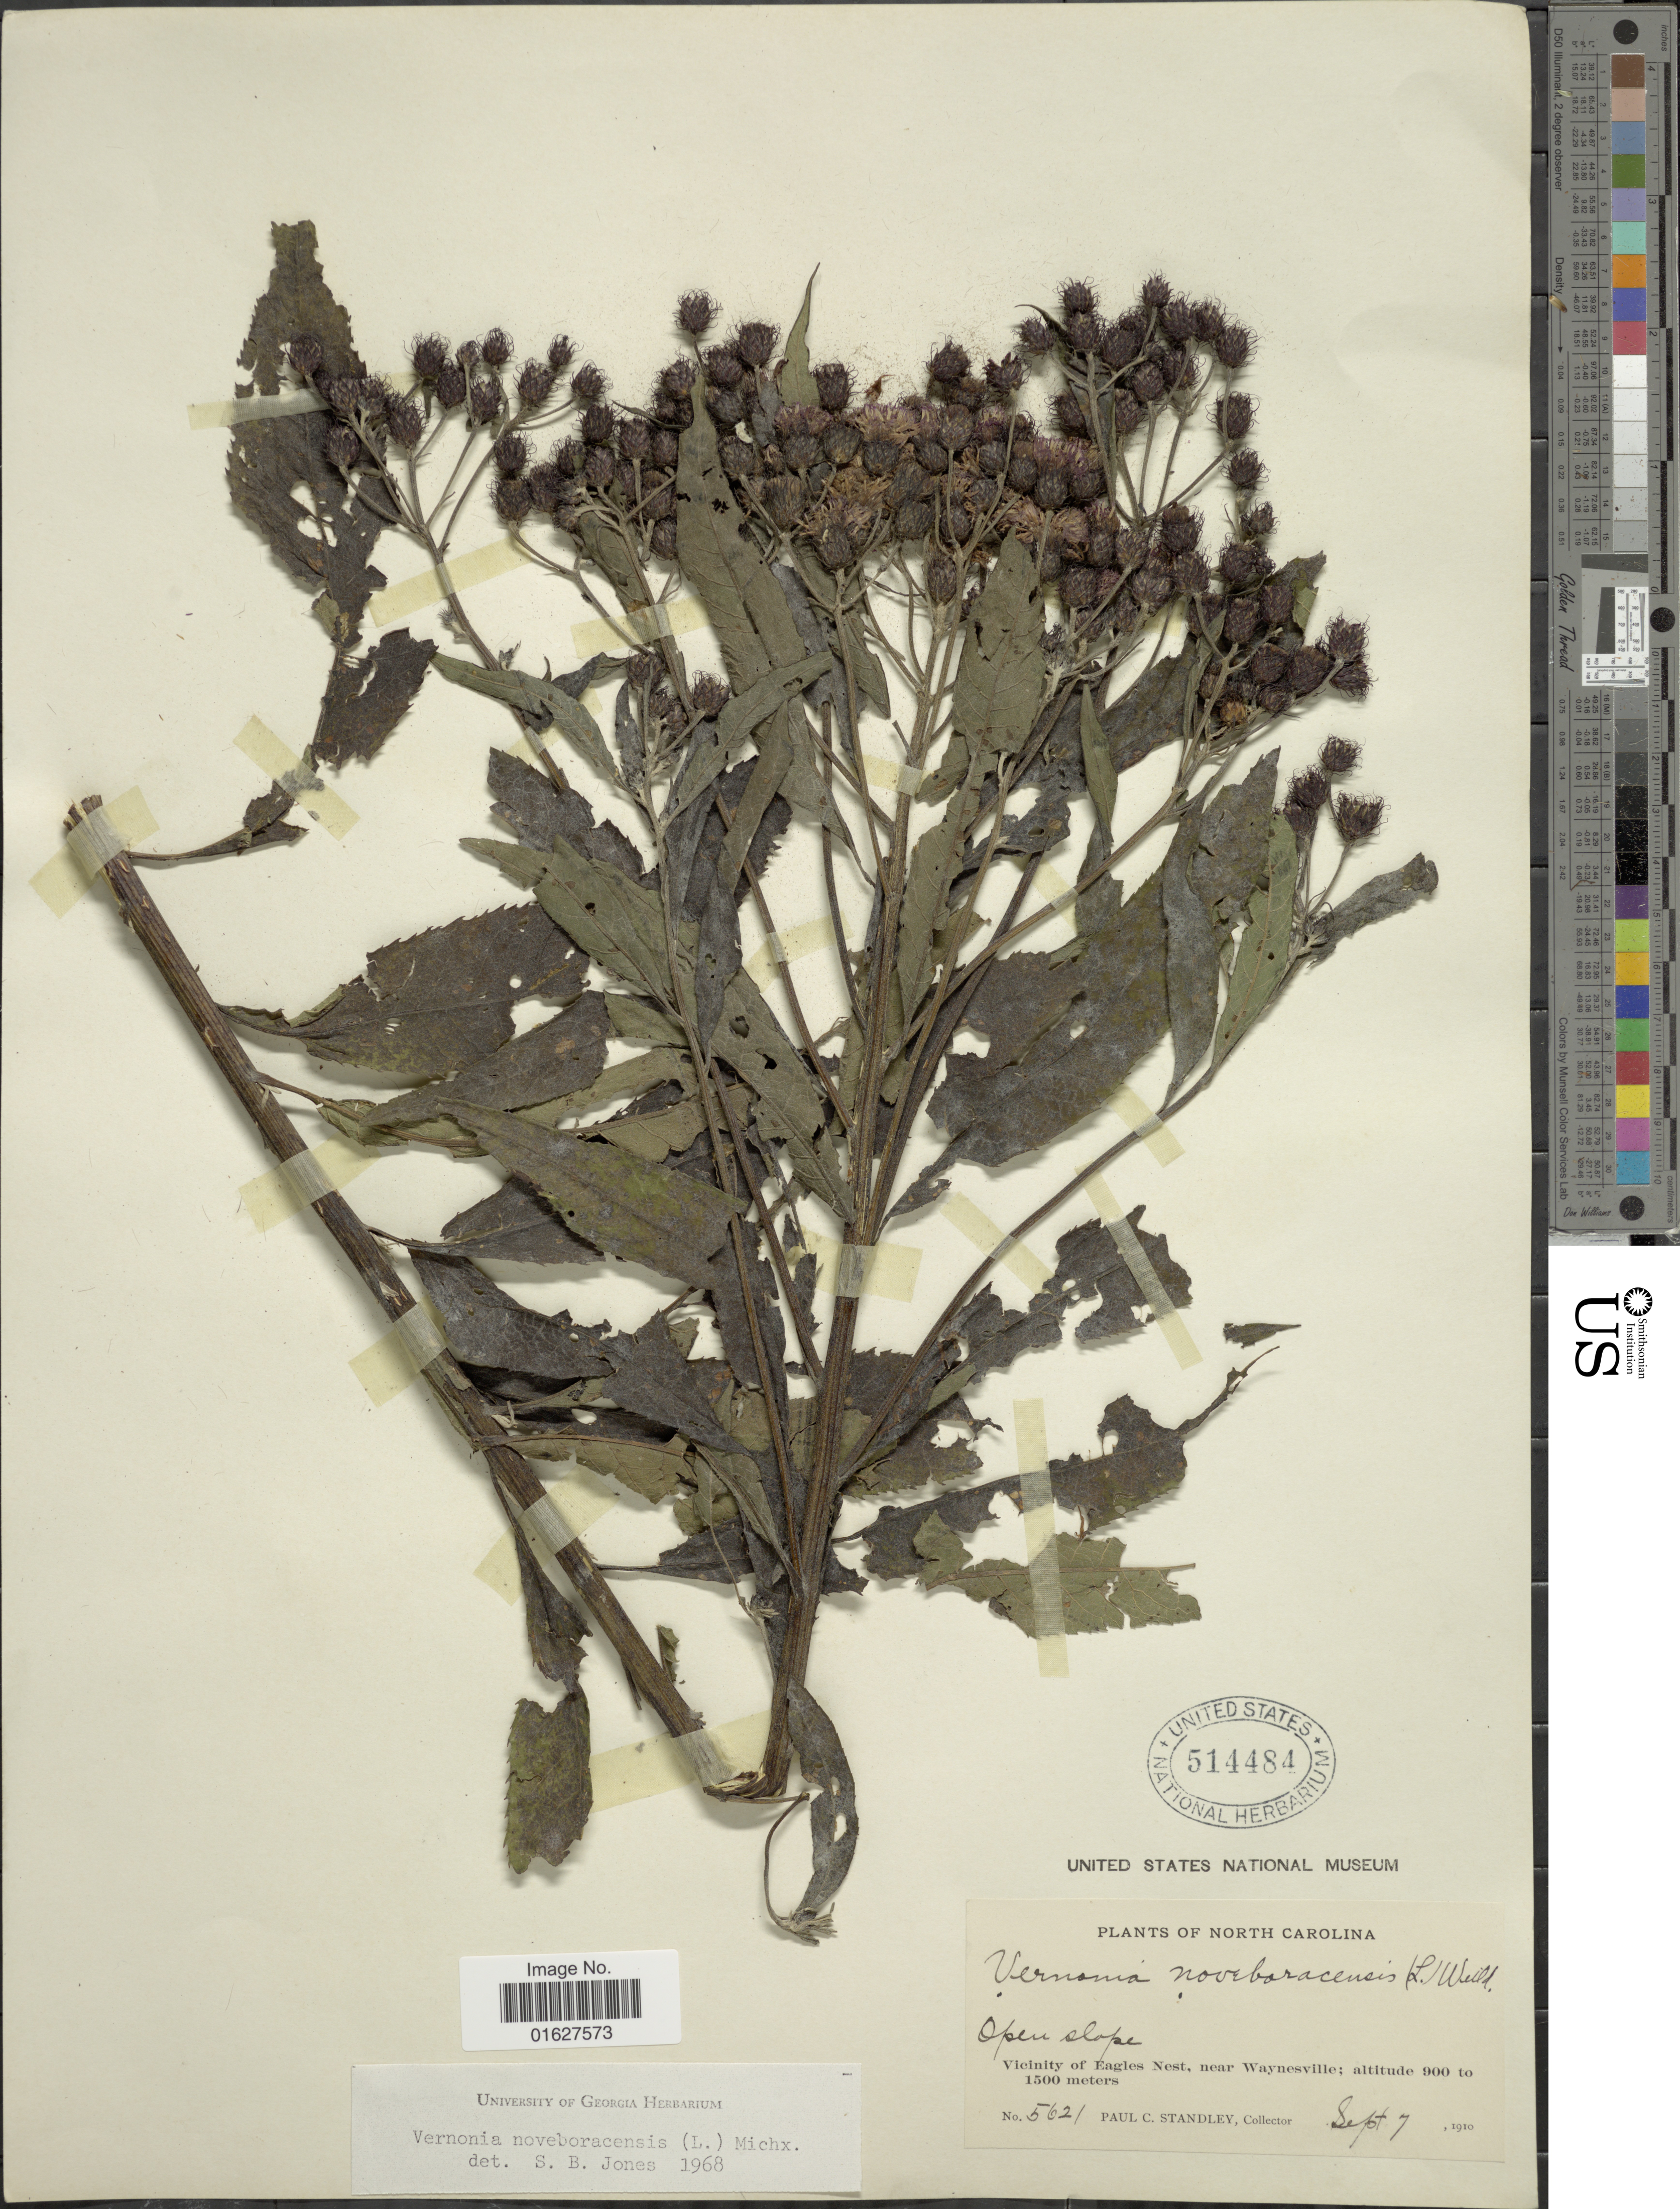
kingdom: Plantae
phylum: Tracheophyta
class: Magnoliopsida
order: Asterales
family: Asteraceae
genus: Vernonia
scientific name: Vernonia noveboracensis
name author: (L.) Michx.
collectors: P. C. Standley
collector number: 5621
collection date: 1910-09-07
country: United States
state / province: North Carolina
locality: Open slope. Vicinity of Eagles Nest, near Waynesville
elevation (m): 900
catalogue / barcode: US 514484